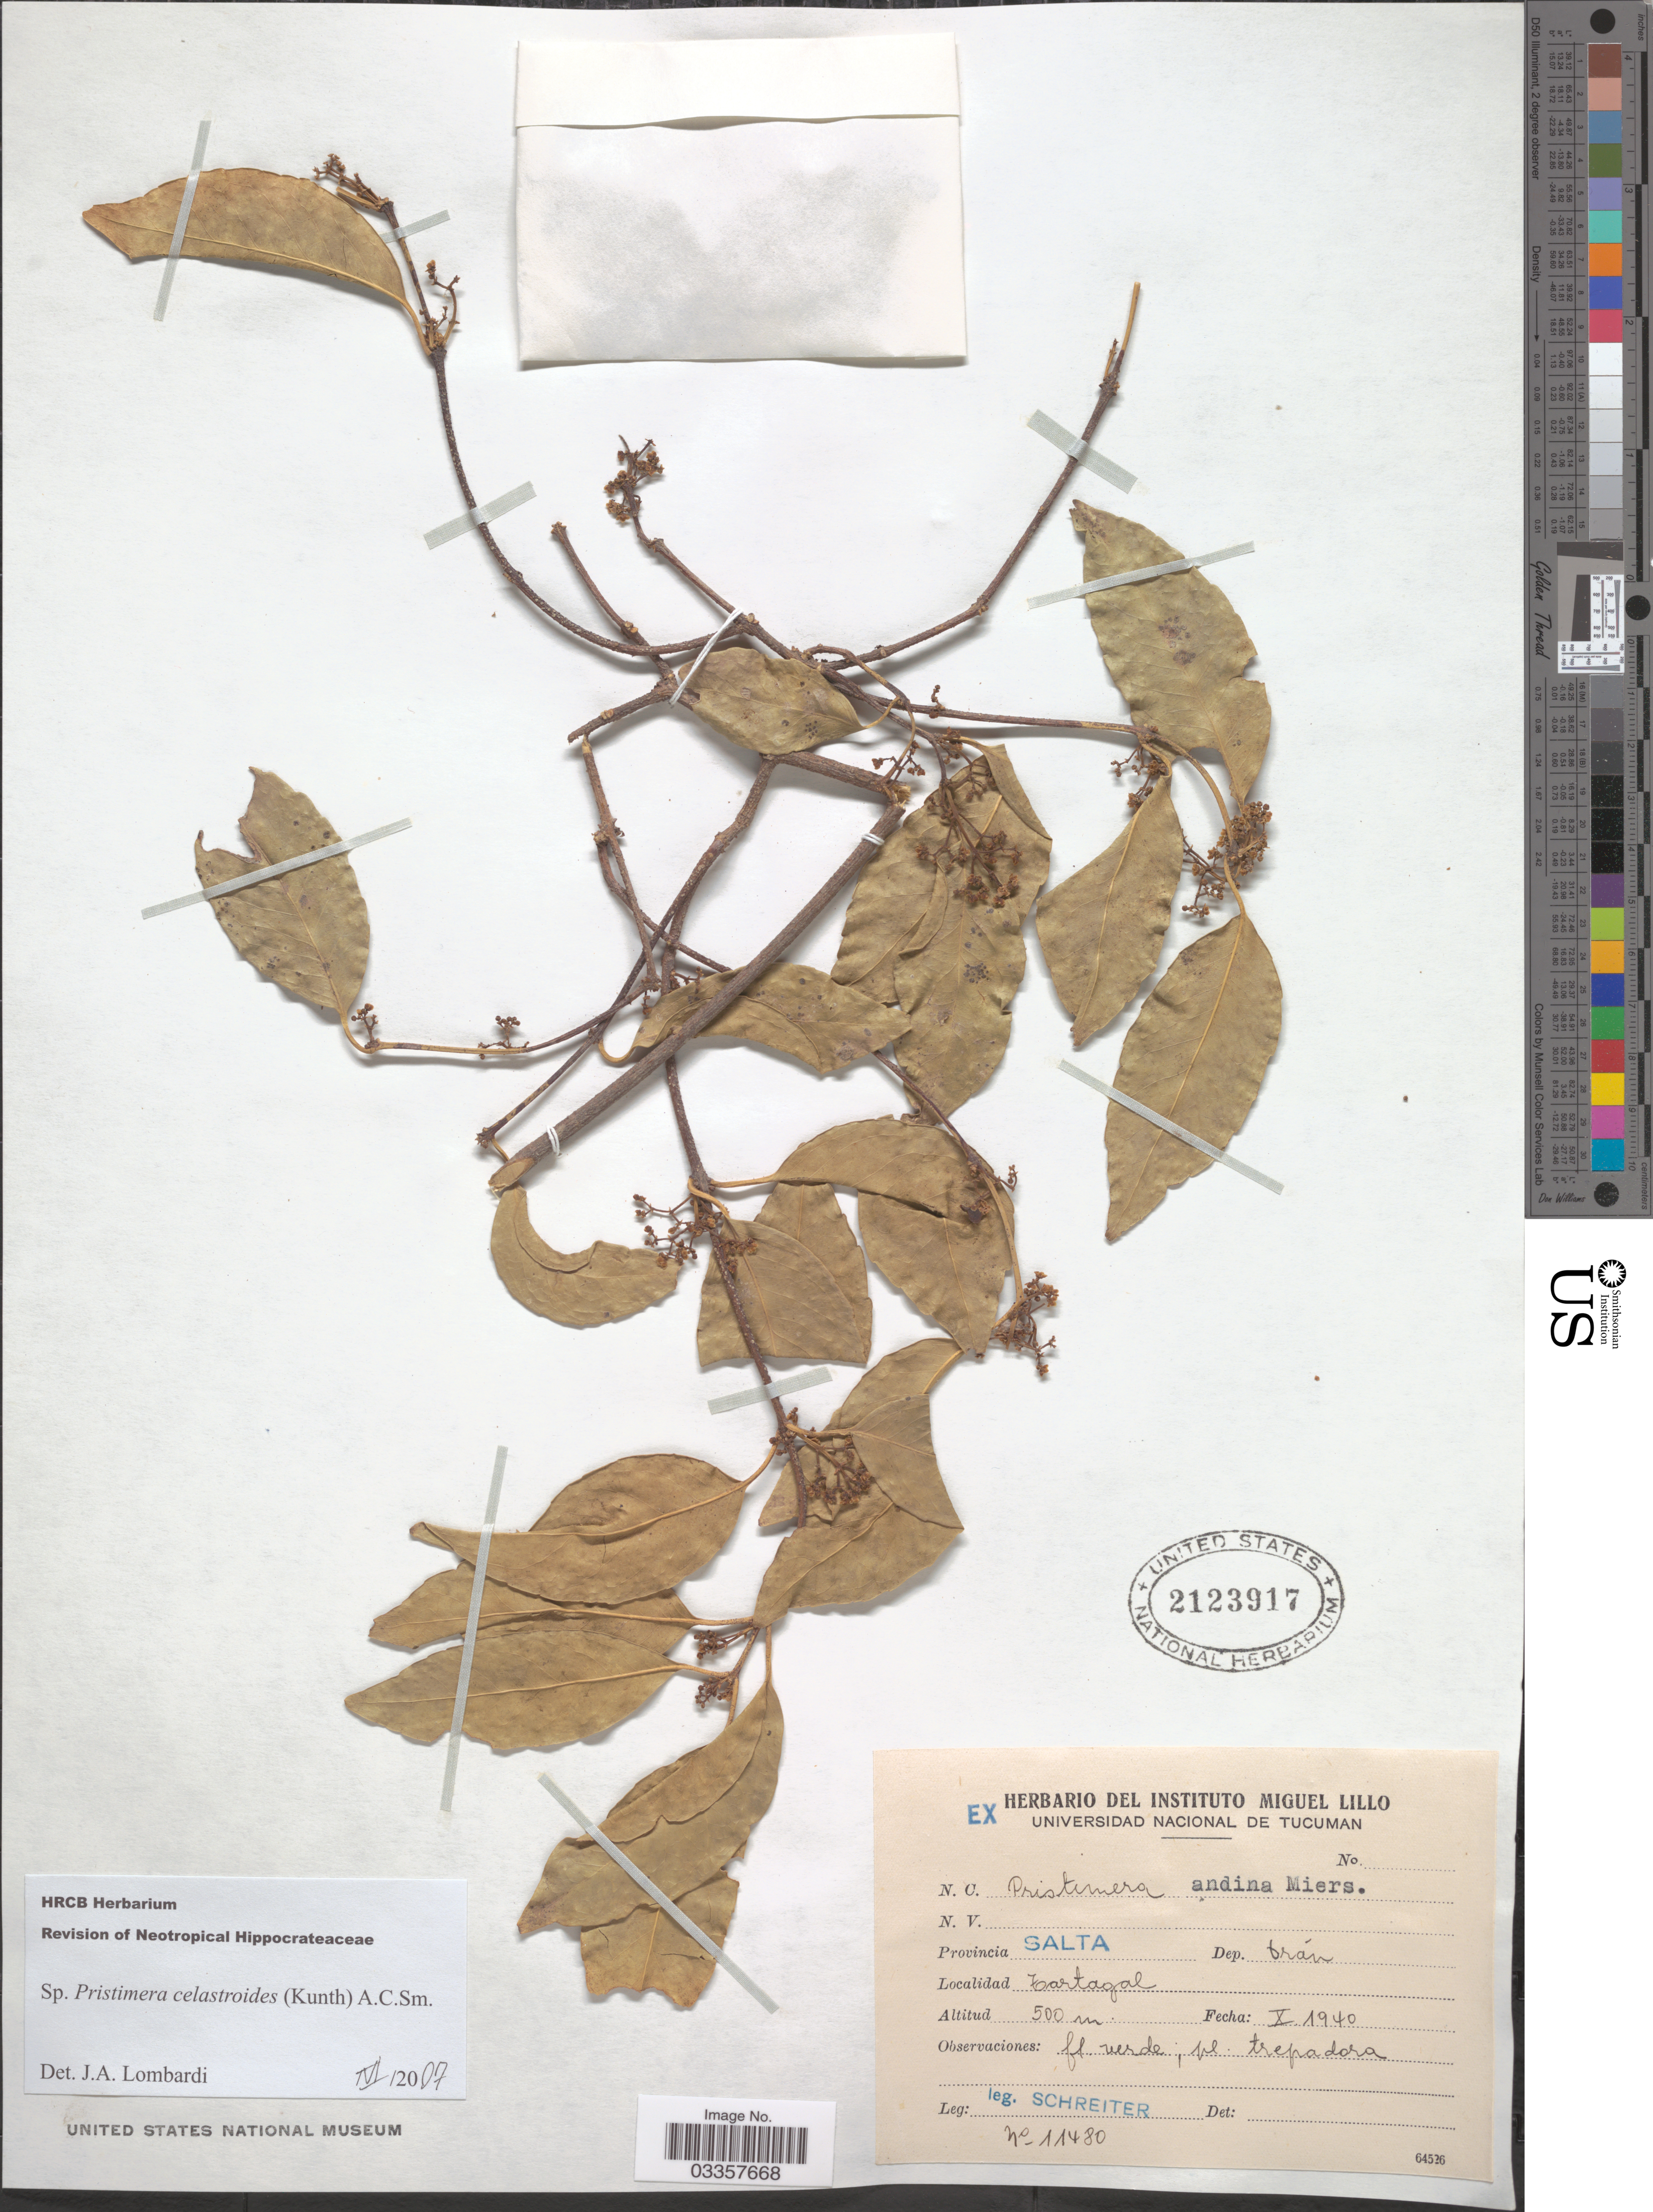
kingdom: Plantae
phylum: Tracheophyta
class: Magnoliopsida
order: Celastrales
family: Celastraceae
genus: Pristimera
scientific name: Pristimera celastroides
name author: (Kunth) A.C. Sm.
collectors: -. Schreiter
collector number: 11480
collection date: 1940-10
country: Argentina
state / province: Salta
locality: Dep. Orán. Tartagal.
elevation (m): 500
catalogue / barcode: US 2123917